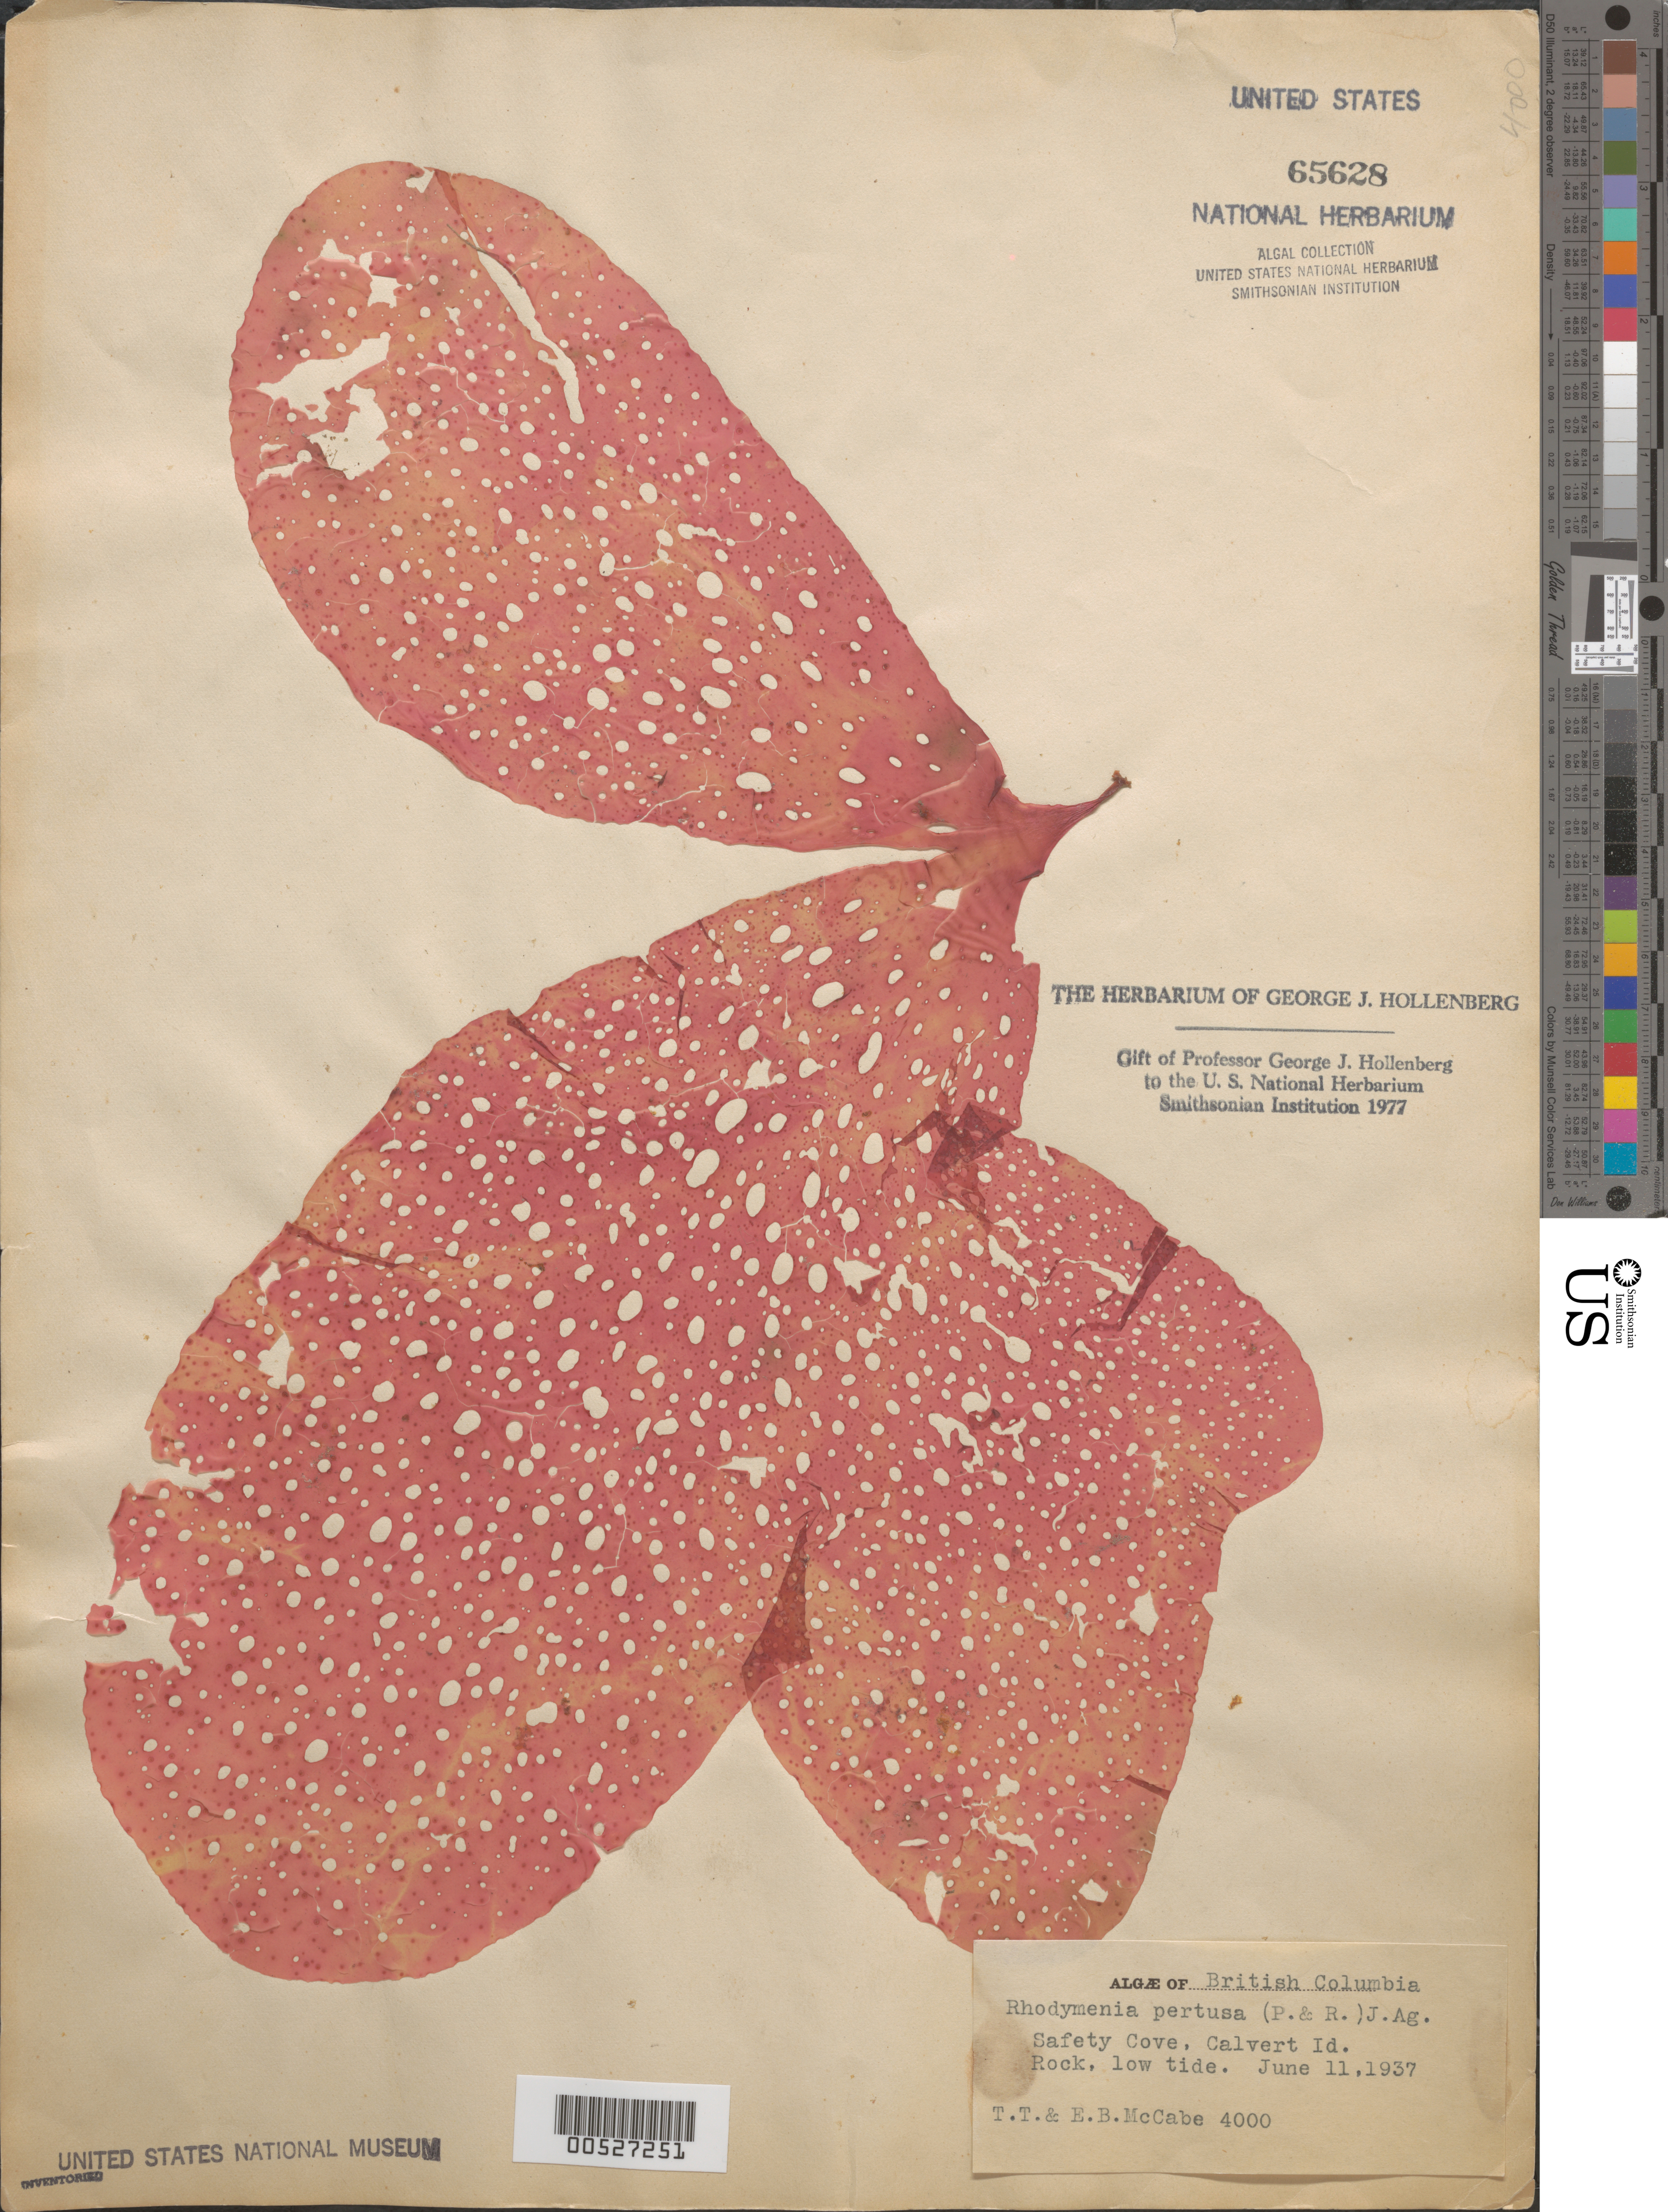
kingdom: Plantae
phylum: Rhodophyta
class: Florideophyceae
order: Rhodymeniales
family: Rhodymeniaceae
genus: Rhodymenia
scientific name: Rhodymenia pertusa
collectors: T. McCabe & E. McCabe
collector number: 4000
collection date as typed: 11 Jun 1937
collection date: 1937-06-11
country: Canada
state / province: British Columbia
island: Calvert Island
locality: Safety Cove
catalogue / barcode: US 65628